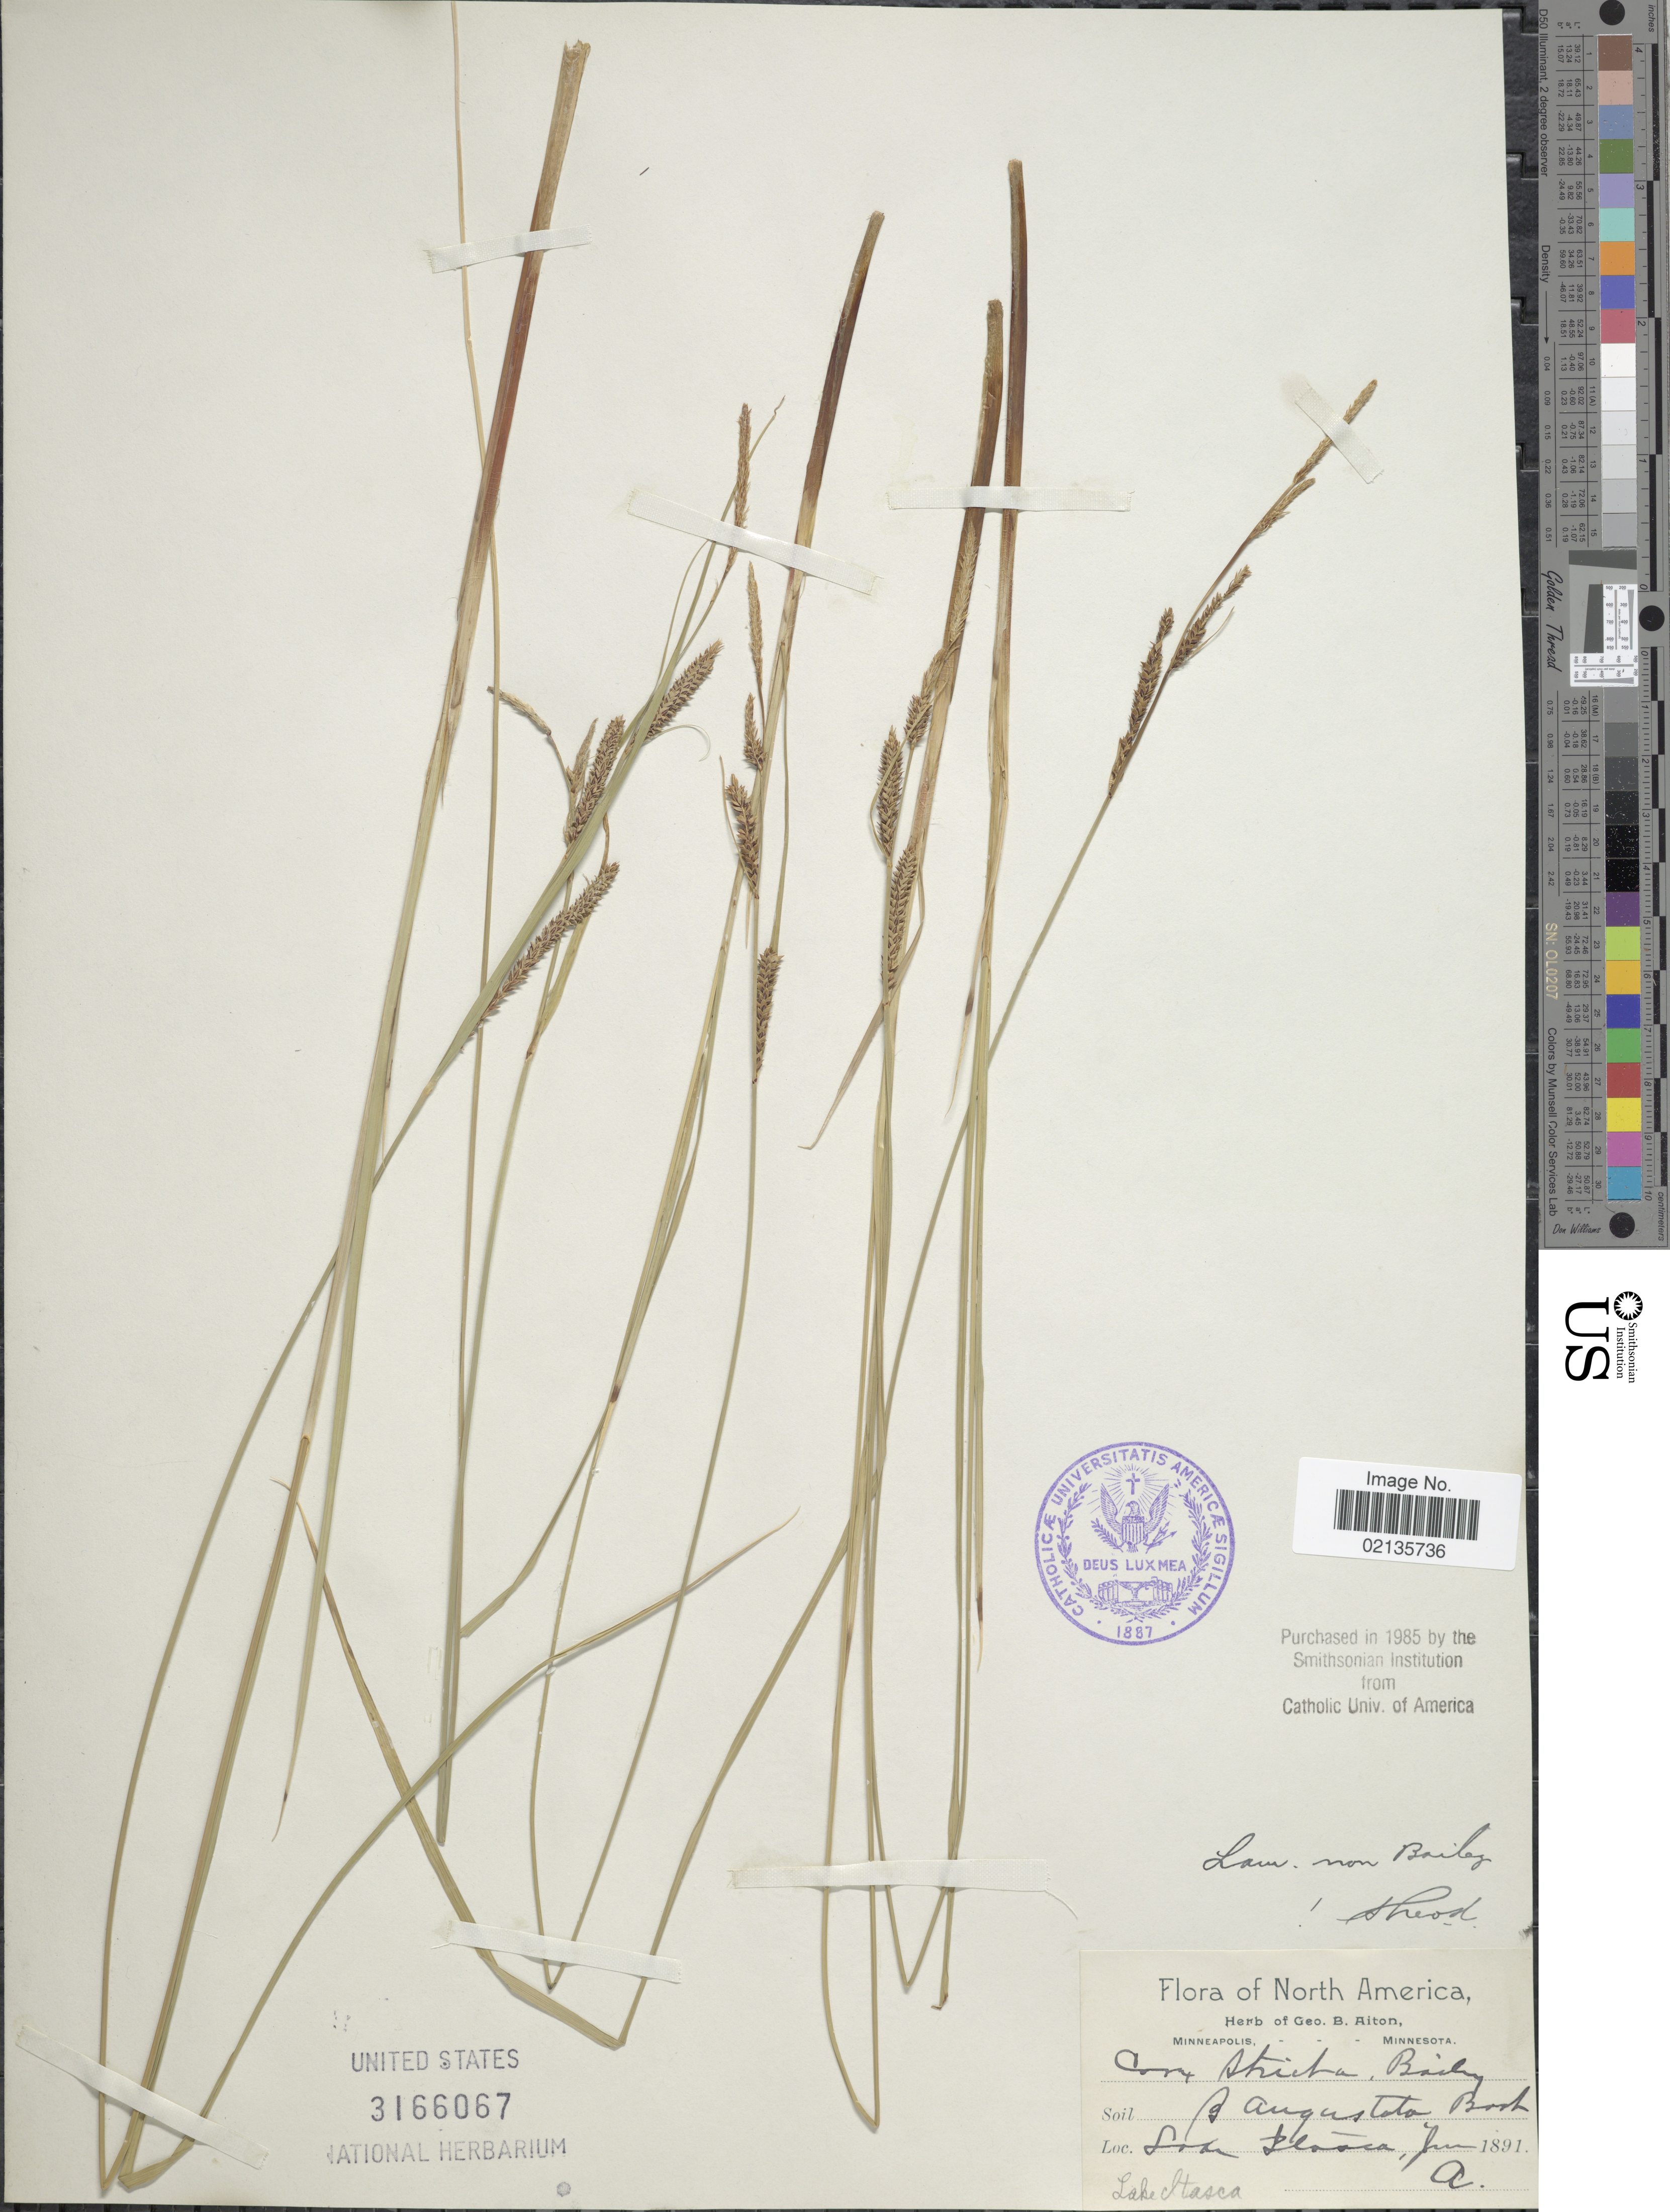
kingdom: Plantae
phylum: Tracheophyta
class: Liliopsida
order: Poales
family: Cyperaceae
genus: Carex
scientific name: Carex stricta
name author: Lam.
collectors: ex herb. Geo. B. Aiton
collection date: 1891-06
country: United States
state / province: Minnesota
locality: Lake Itasca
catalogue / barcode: US 3166067